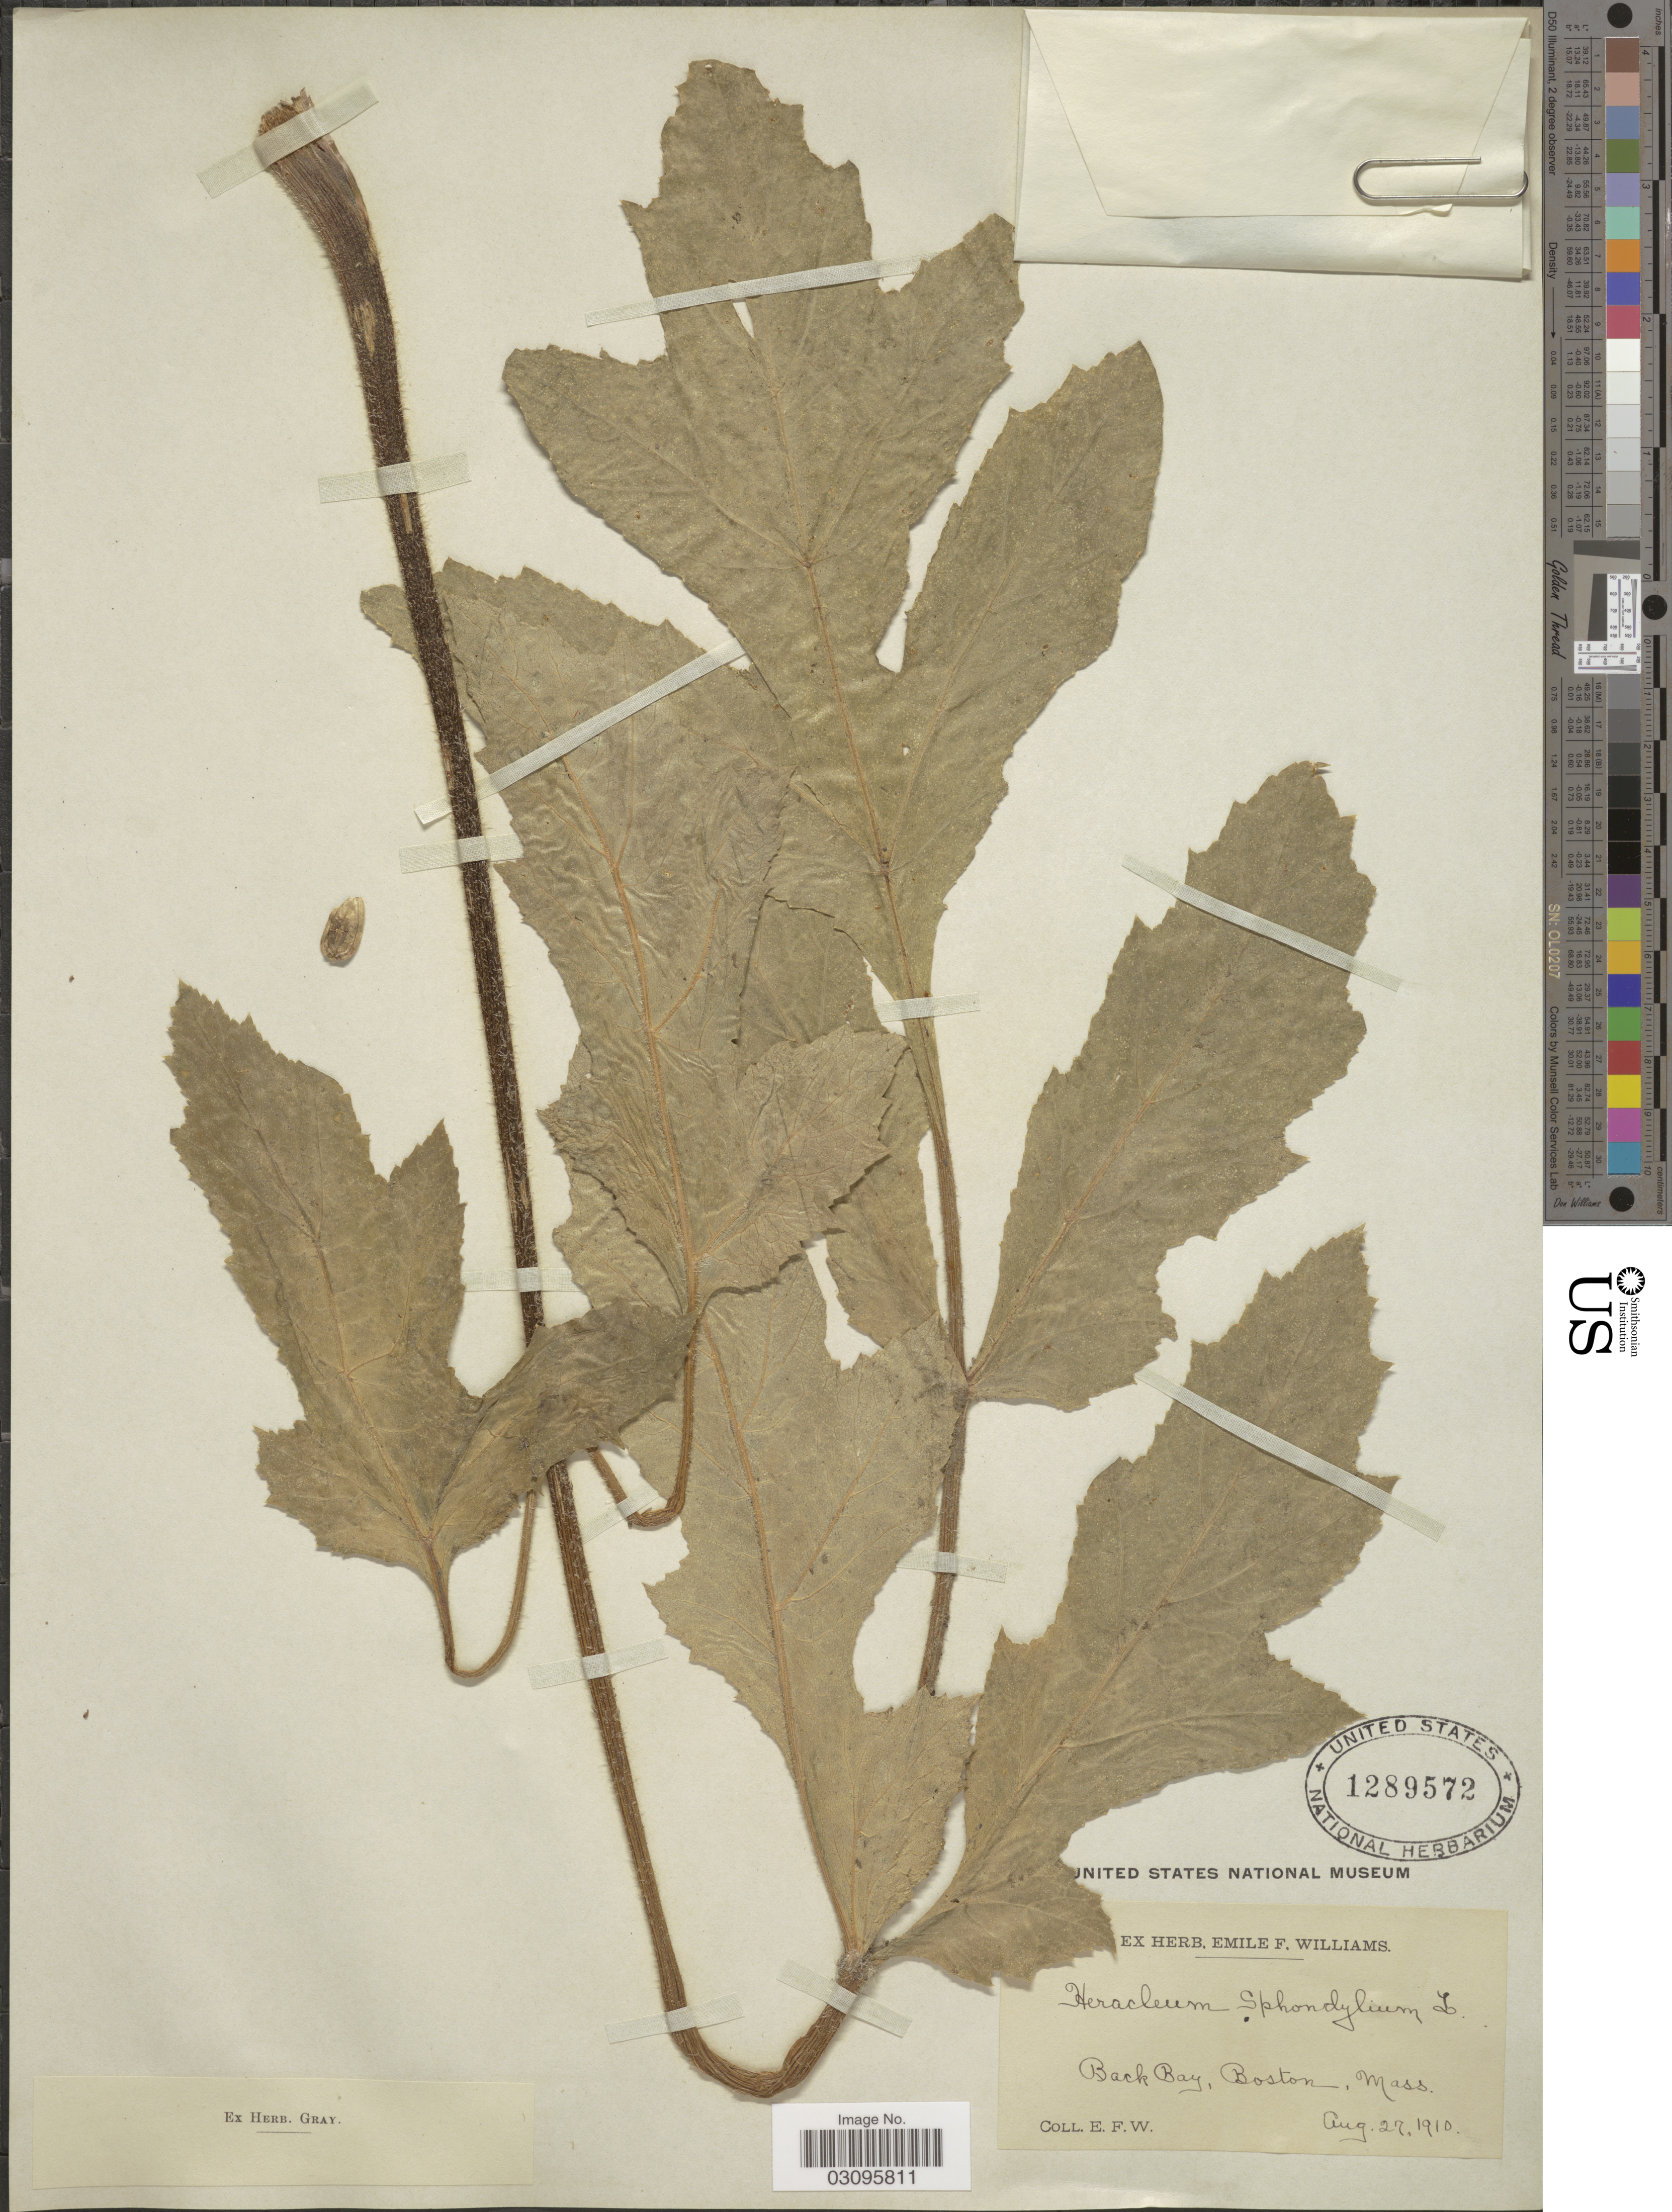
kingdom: Plantae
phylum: Tracheophyta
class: Magnoliopsida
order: Apiales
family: Apiaceae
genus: Heracleum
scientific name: Heracleum sphondylium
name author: L.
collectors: E. F. Williams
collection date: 1910-08-27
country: United States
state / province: Massachusetts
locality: Back Bay, Boston, Mass.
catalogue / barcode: US 1289572